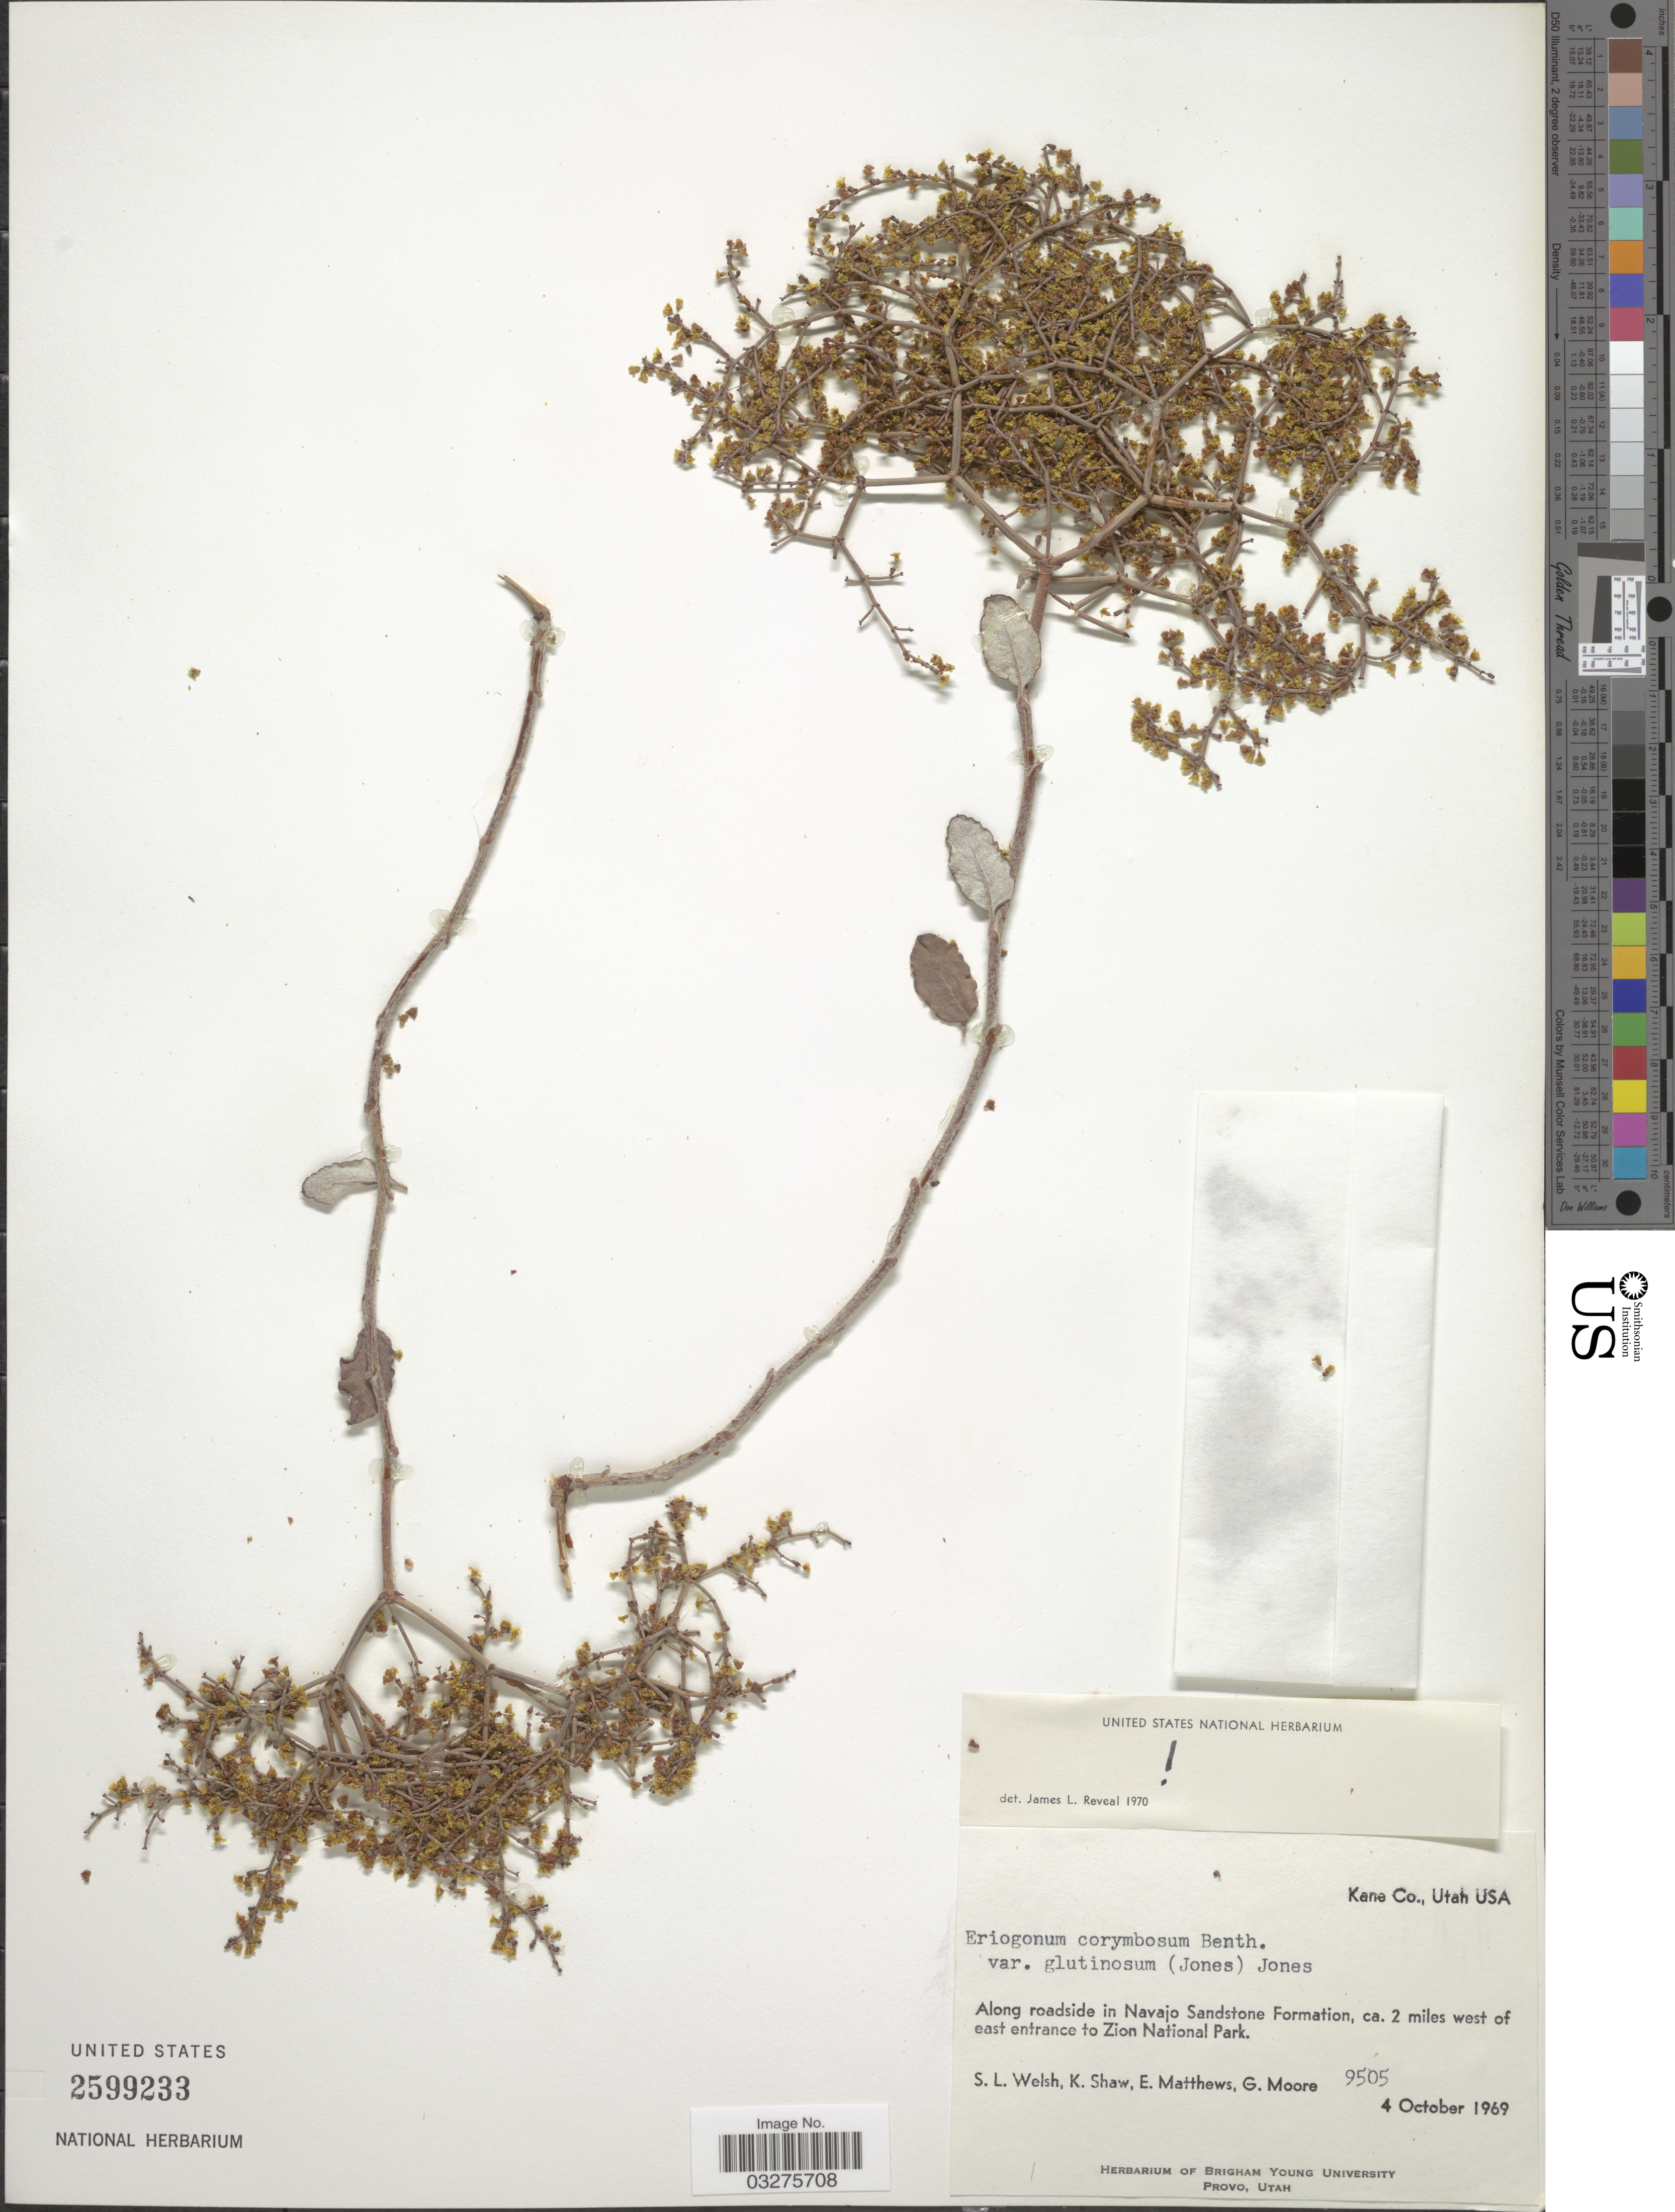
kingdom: Plantae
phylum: Tracheophyta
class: Magnoliopsida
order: Caryophyllales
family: Polygonaceae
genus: Eriogonum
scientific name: Eriogonum corymbosum var. matthewsiae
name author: Reveal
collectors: S. Welsh, K. Shaw, E. Matthews & G. Moore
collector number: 9505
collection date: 1969-10-04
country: United States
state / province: Utah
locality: Kane Co. Along roadside in Navajo Sandstone Formation, ca. 2 miles west of east entrance to Zion National Park.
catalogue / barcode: US 2599233